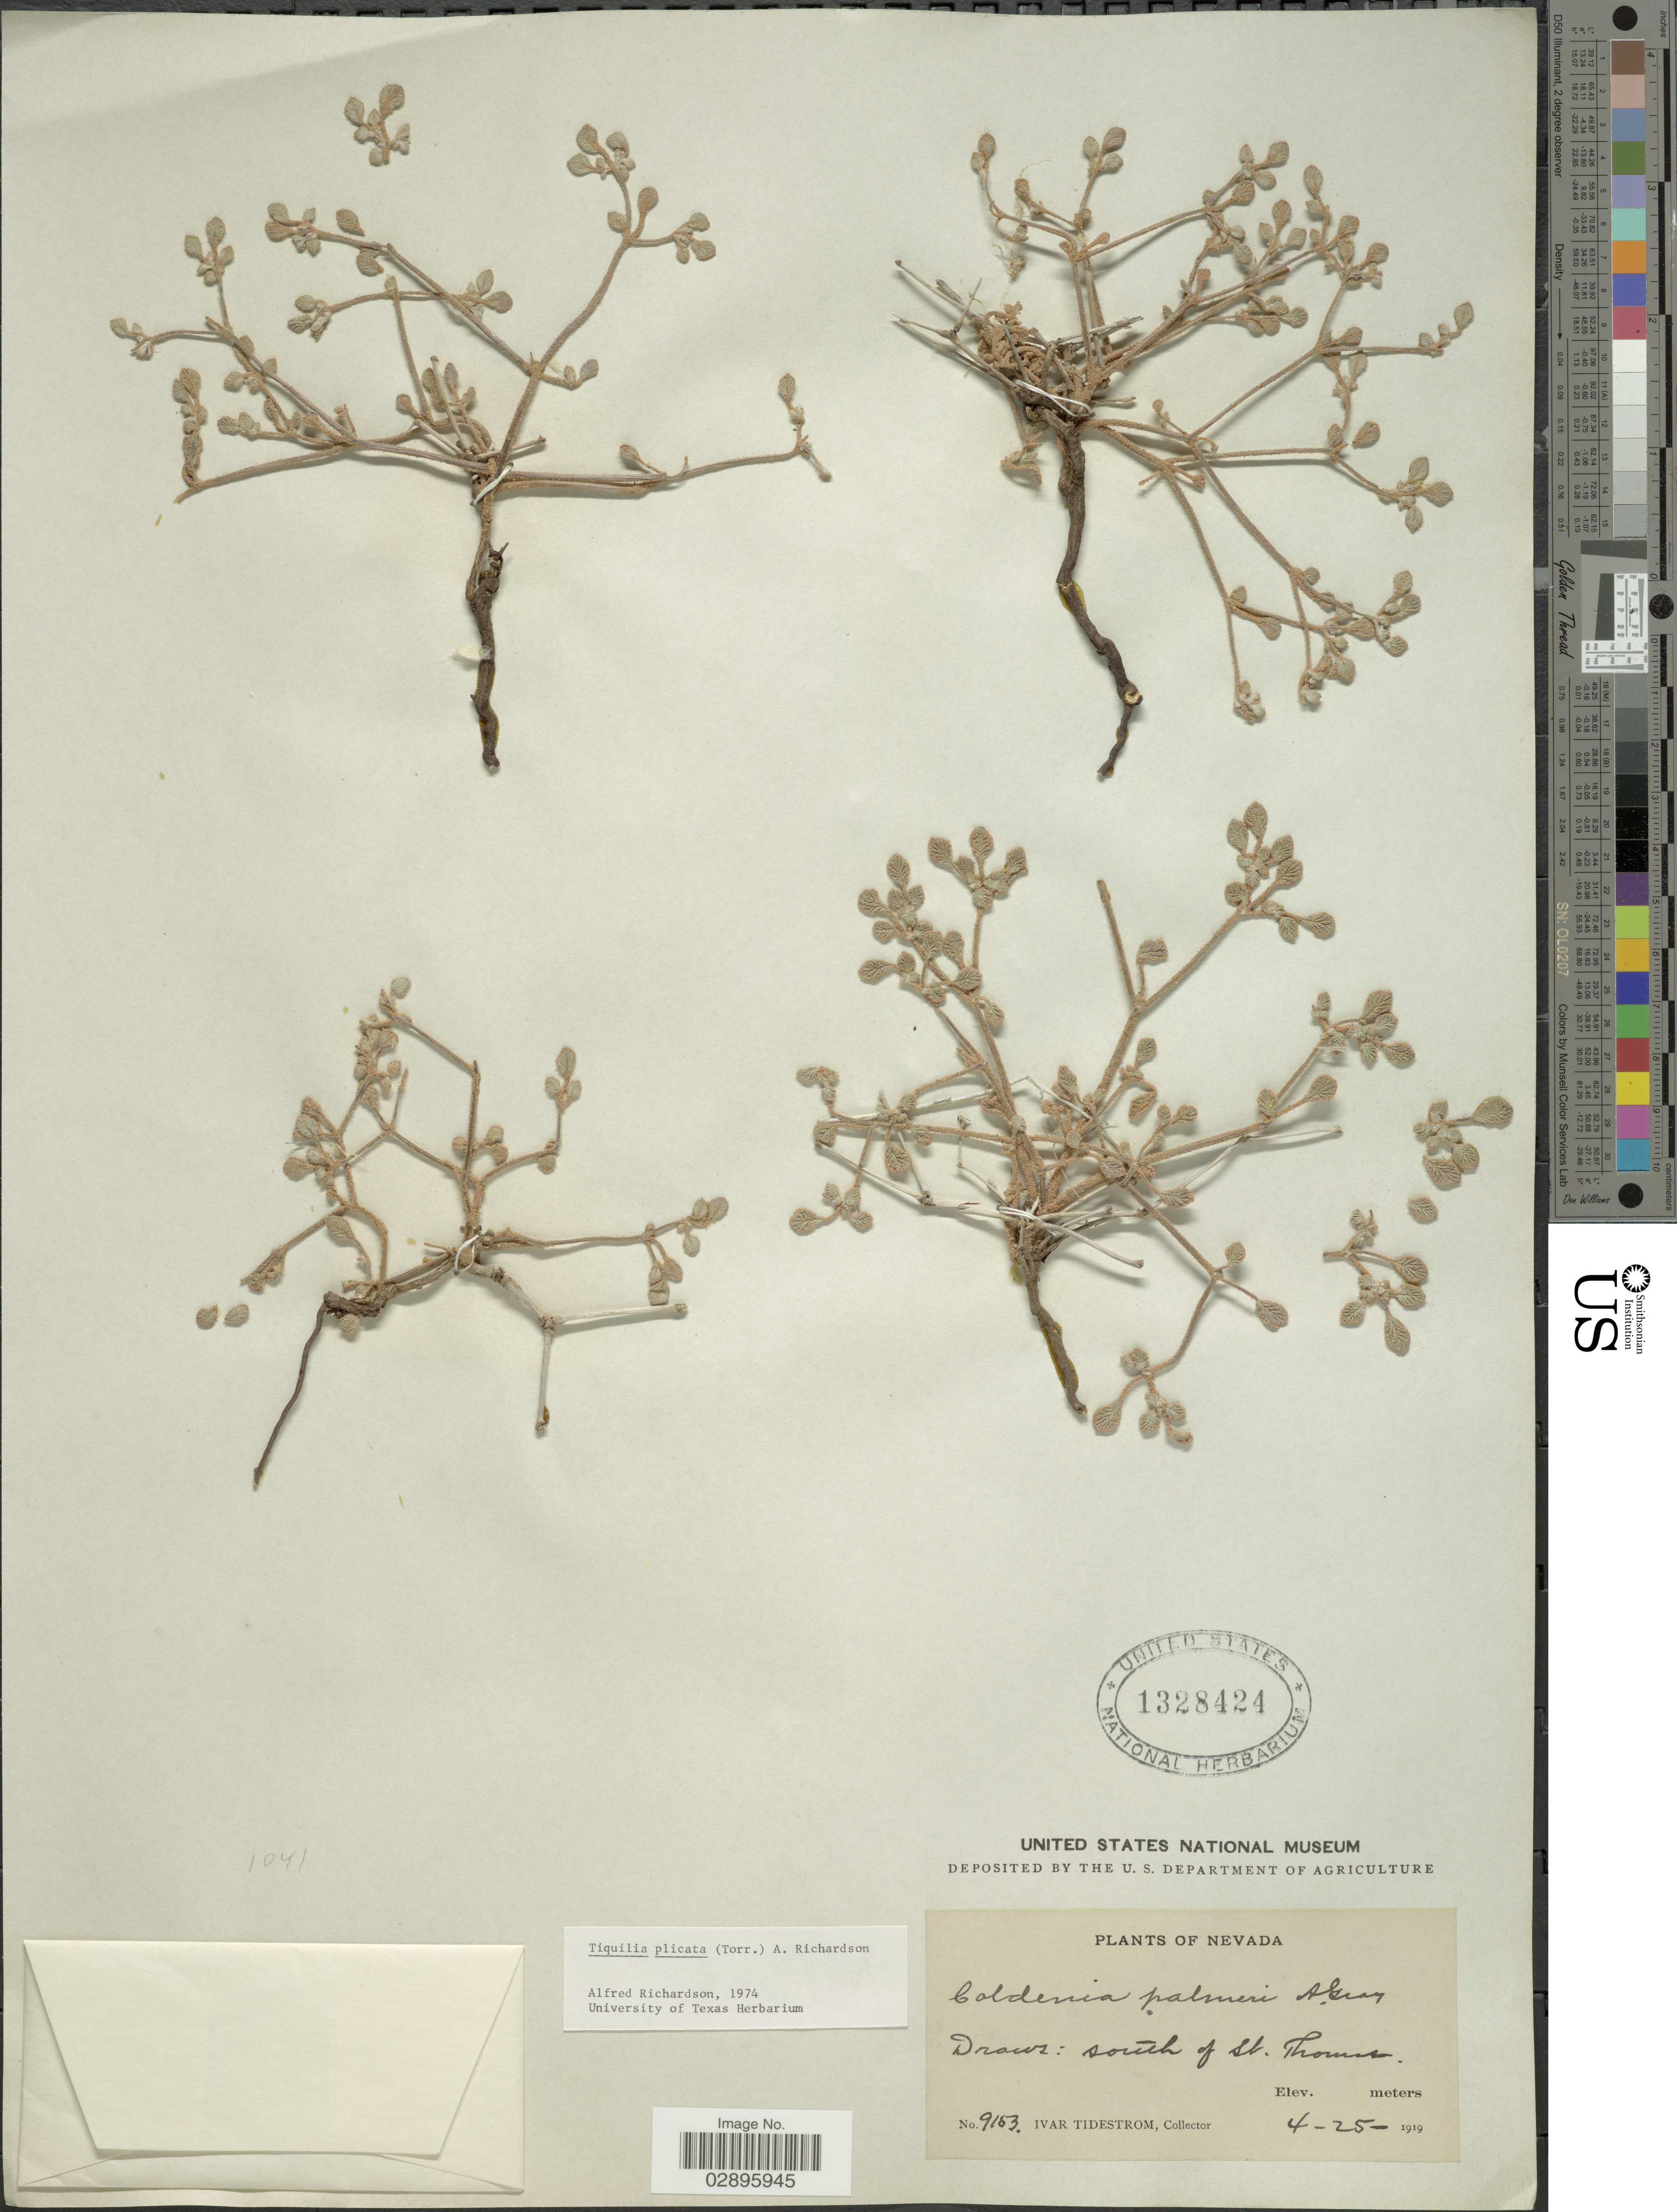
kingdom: Plantae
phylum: Tracheophyta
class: Magnoliopsida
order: Boraginales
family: Ehretiaceae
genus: Tiquilia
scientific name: Tiquilia plicata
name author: Torr.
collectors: I. F. Tidestrom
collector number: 9183*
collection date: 1919-04-25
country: United States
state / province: Nevada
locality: Draws: south of St. Thomas.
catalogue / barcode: US 1328424